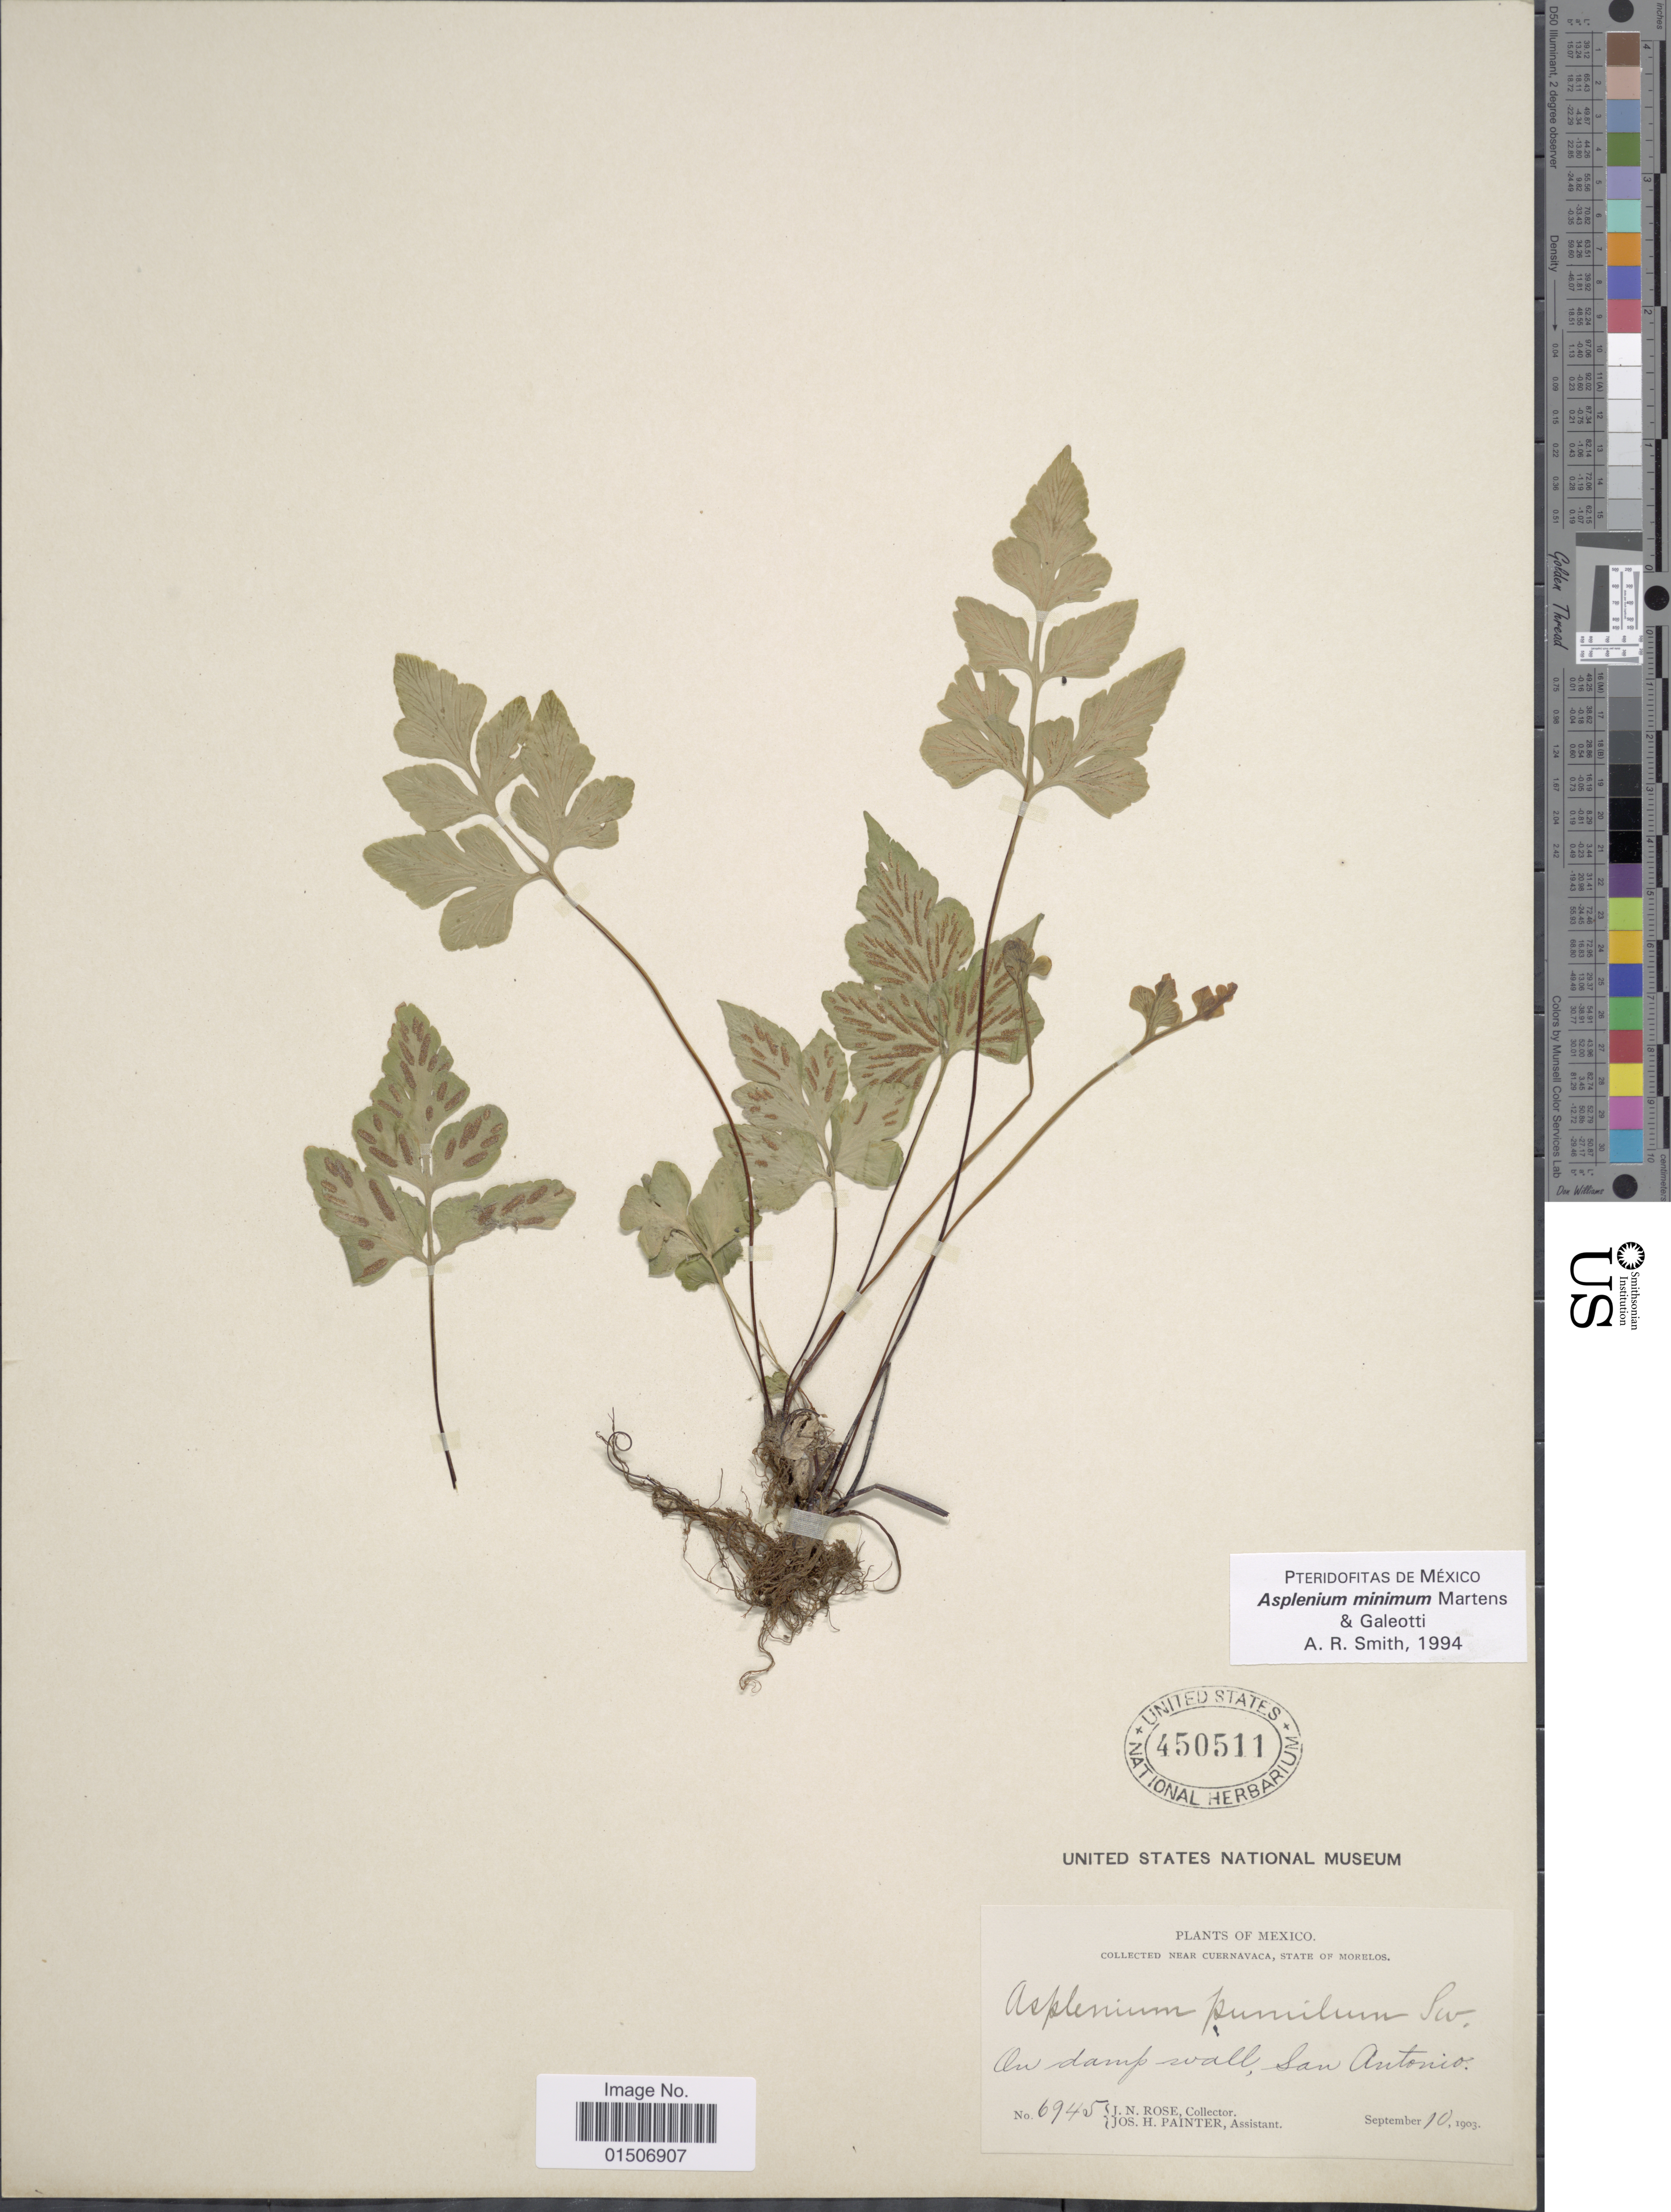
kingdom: Plantae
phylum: Tracheophyta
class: Polypodiopsida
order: Polypodiales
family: Aspleniaceae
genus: Asplenium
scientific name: Asplenium minimum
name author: Mart. & Galeotti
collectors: J. N. Rose & J. H. Painter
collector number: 6945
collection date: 1903-09-10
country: Mexico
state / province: Morelos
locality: Near Cuernavaca, On damp wall, San Antonio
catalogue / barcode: US 450511